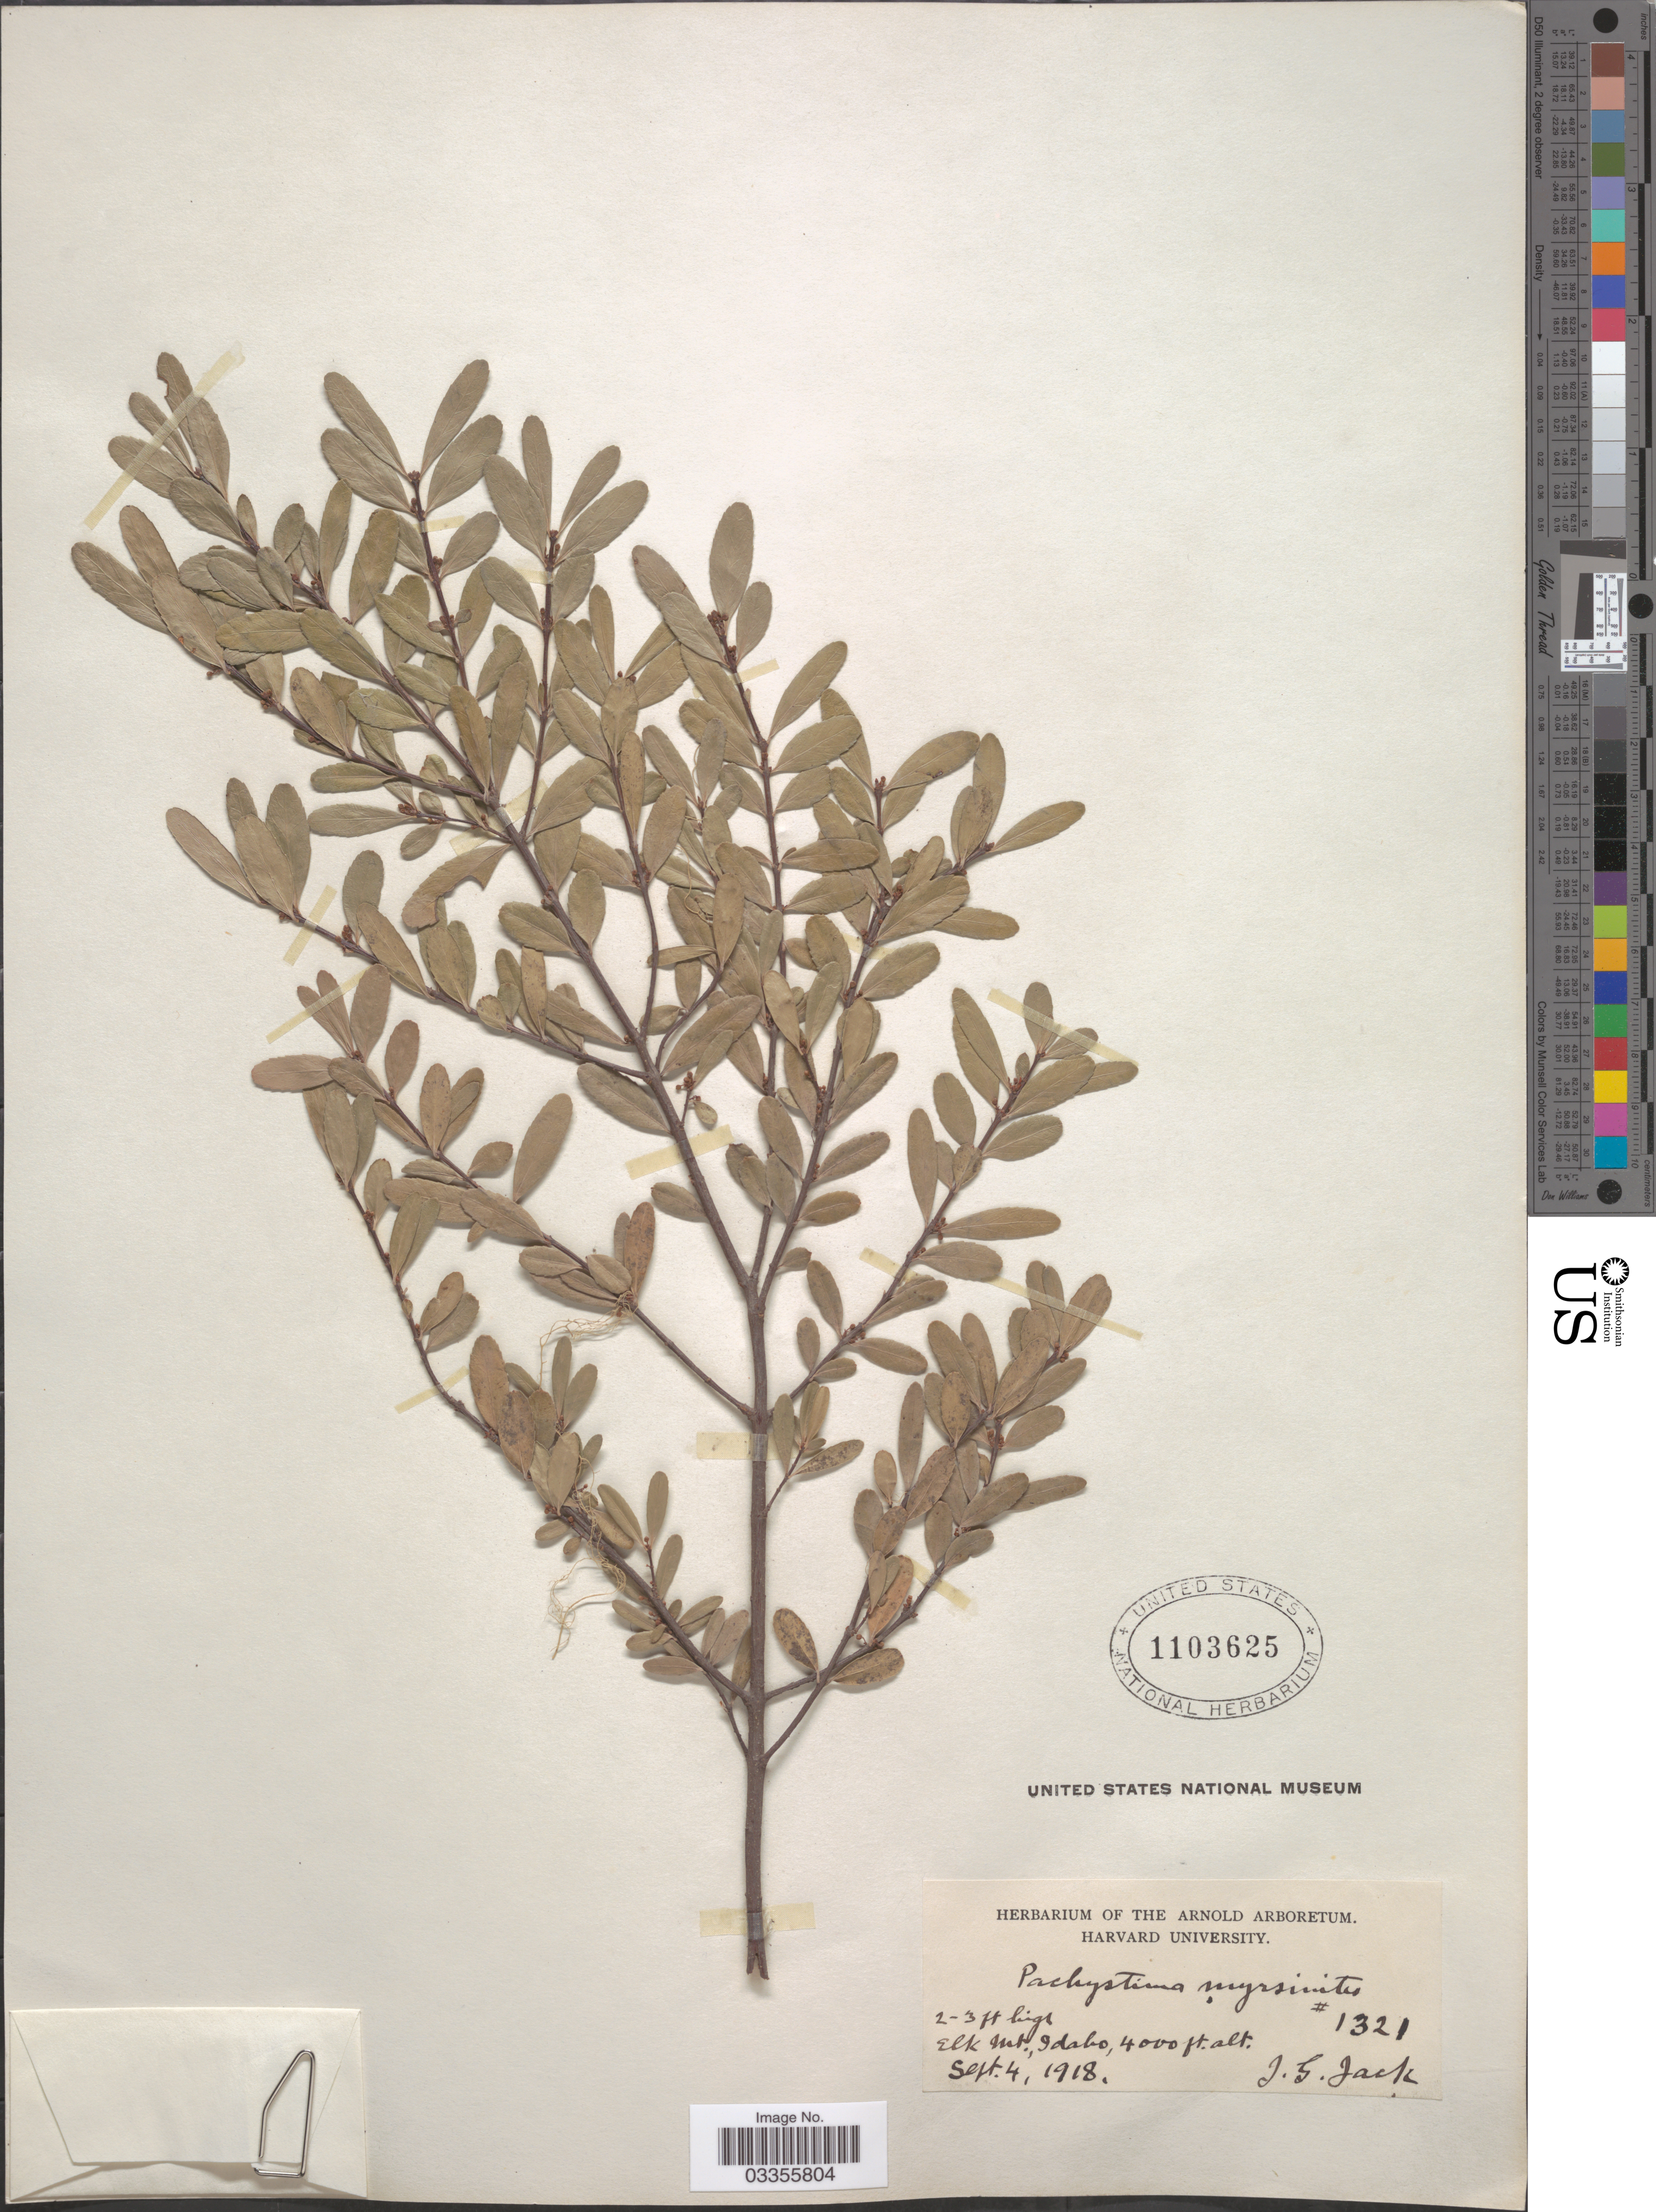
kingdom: Plantae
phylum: Tracheophyta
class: Magnoliopsida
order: Celastrales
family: Celastraceae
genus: Paxistima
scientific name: Paxistima myrsinites subsp. myrsinites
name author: (Pursh) Raf.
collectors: J. G. Jack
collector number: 1321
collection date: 1918-09-04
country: United States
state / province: Idaho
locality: Elk Mt.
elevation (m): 1219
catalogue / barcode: US 1103625